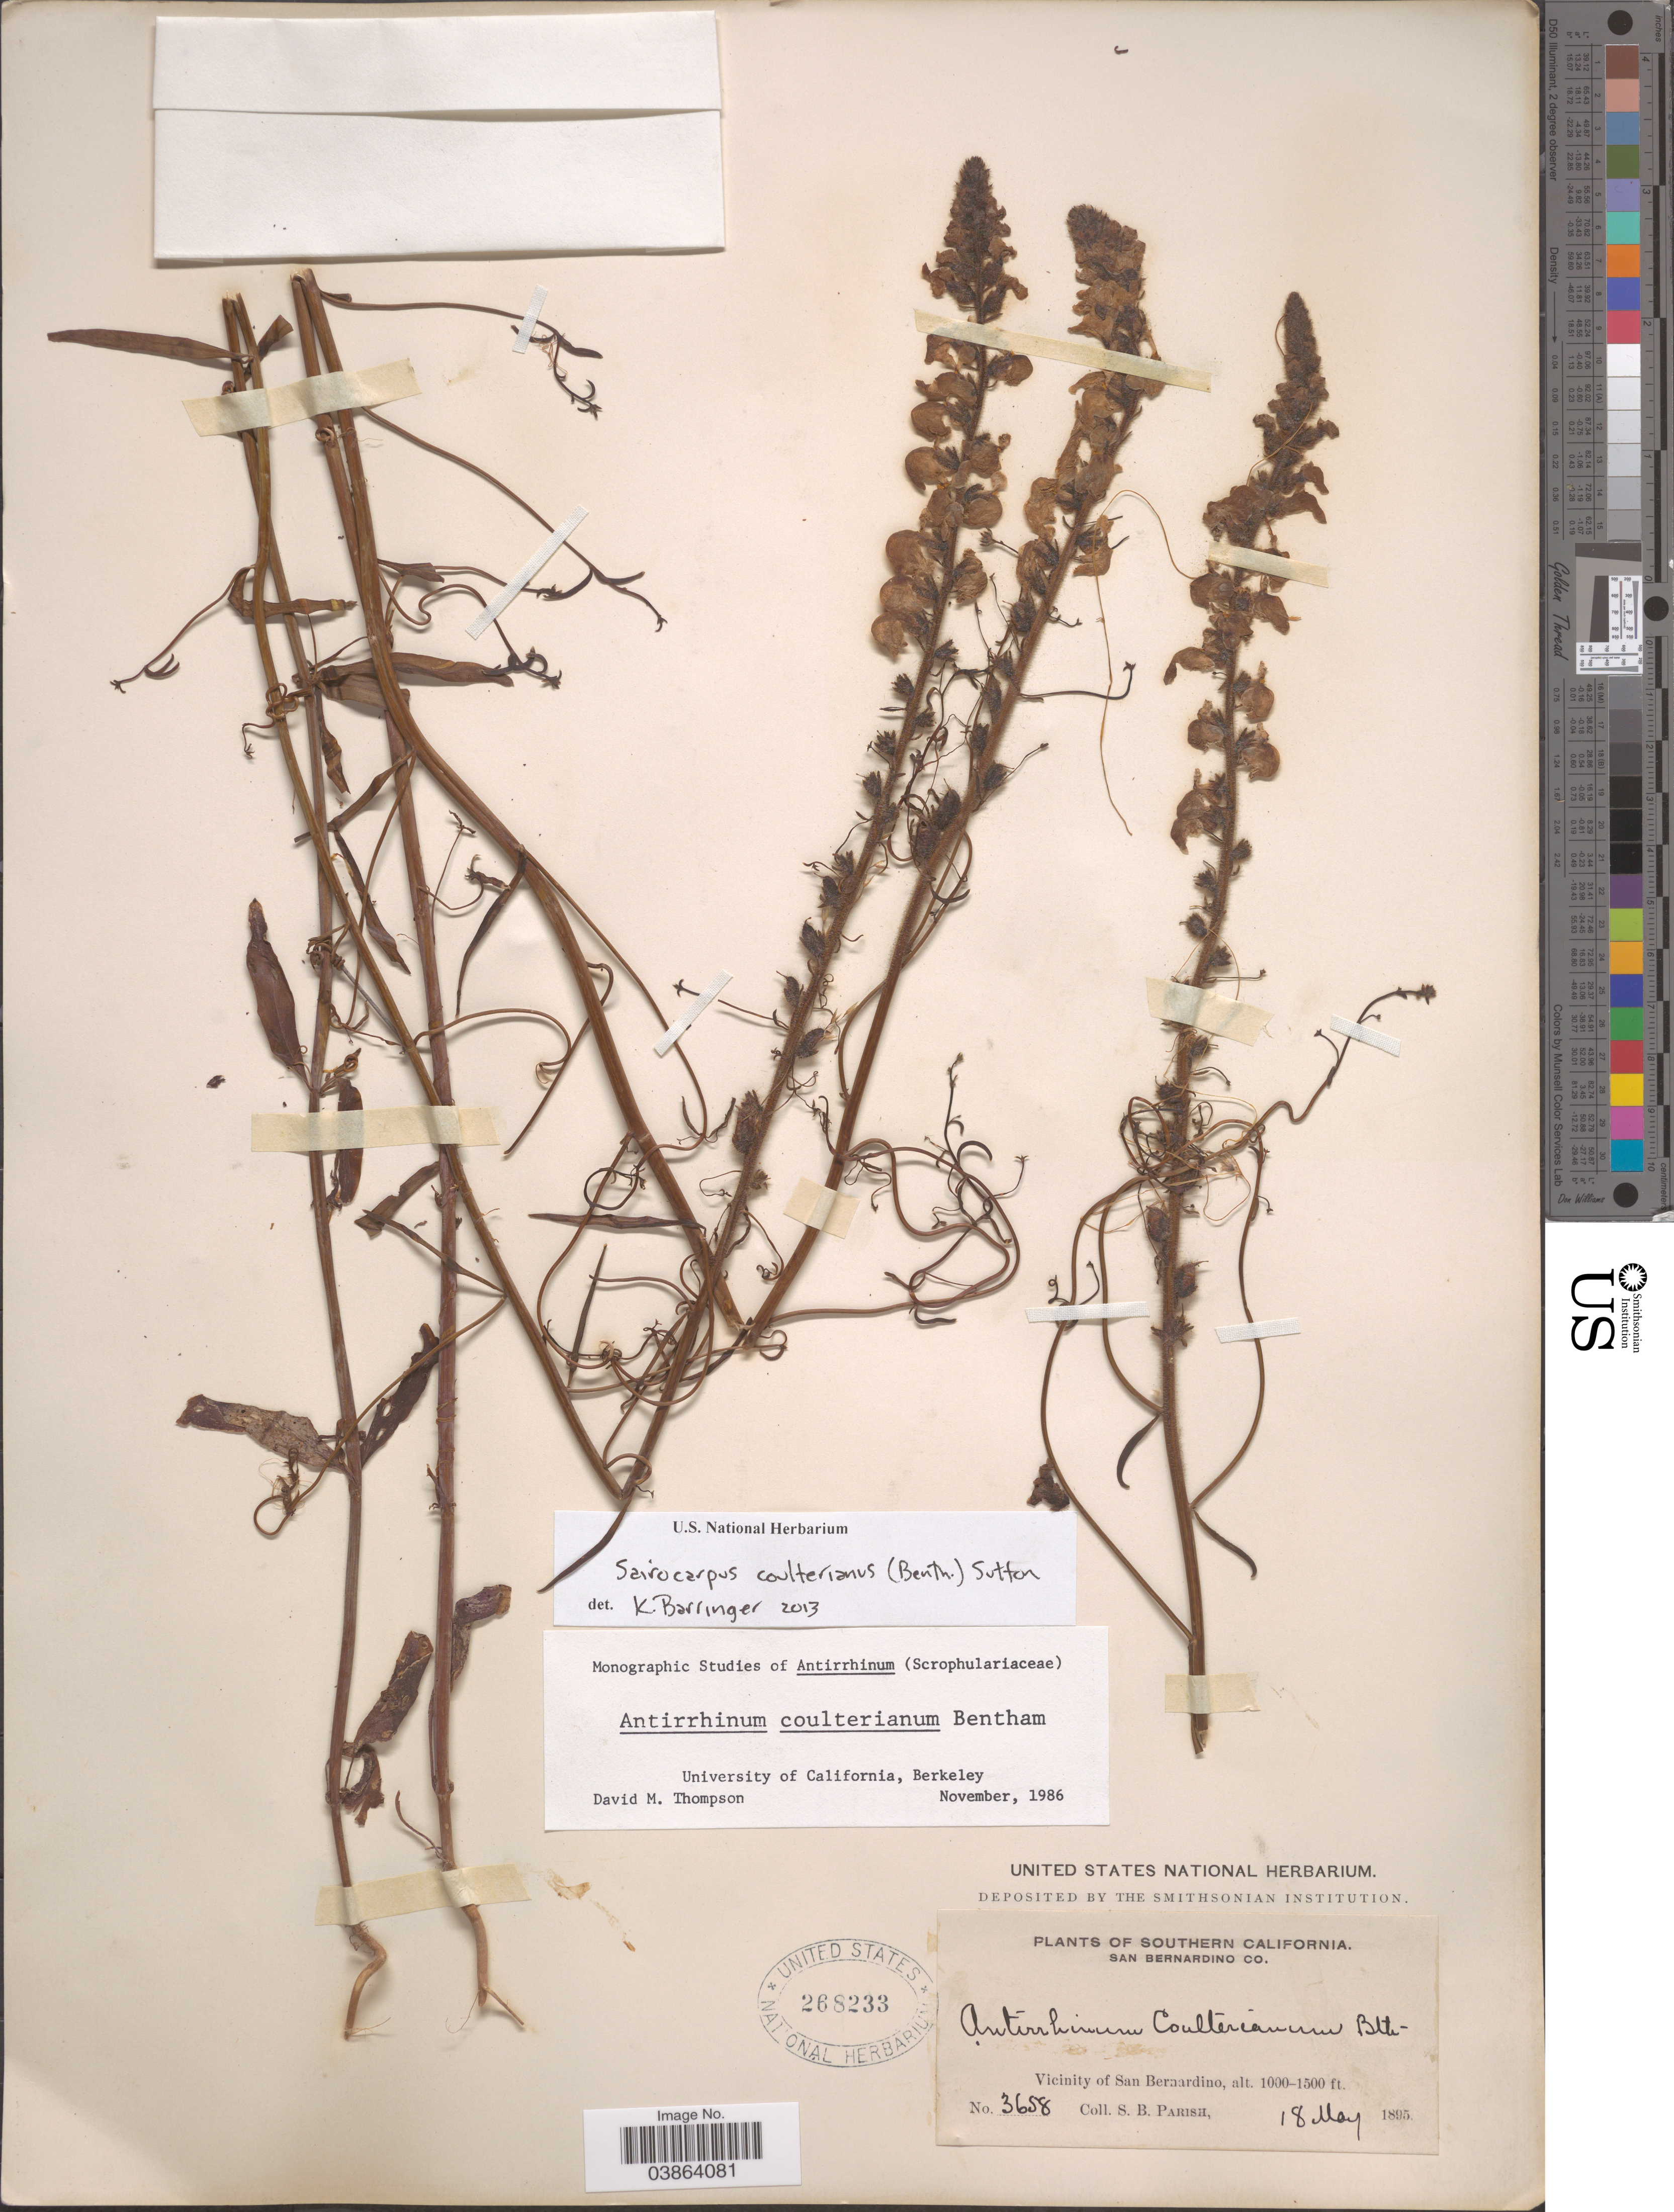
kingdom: Plantae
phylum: Tracheophyta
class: Magnoliopsida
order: Lamiales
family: Plantaginaceae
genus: Sairocarpus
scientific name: Sairocarpus coulterianus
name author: (Benth.) D.A. Sutton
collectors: S. B. Parish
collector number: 3658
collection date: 1895-05-18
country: United States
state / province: California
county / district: San Bernardino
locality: Southern California. San Bernardino Co. Vicinity of San Bernardino.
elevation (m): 305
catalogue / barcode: US 268233